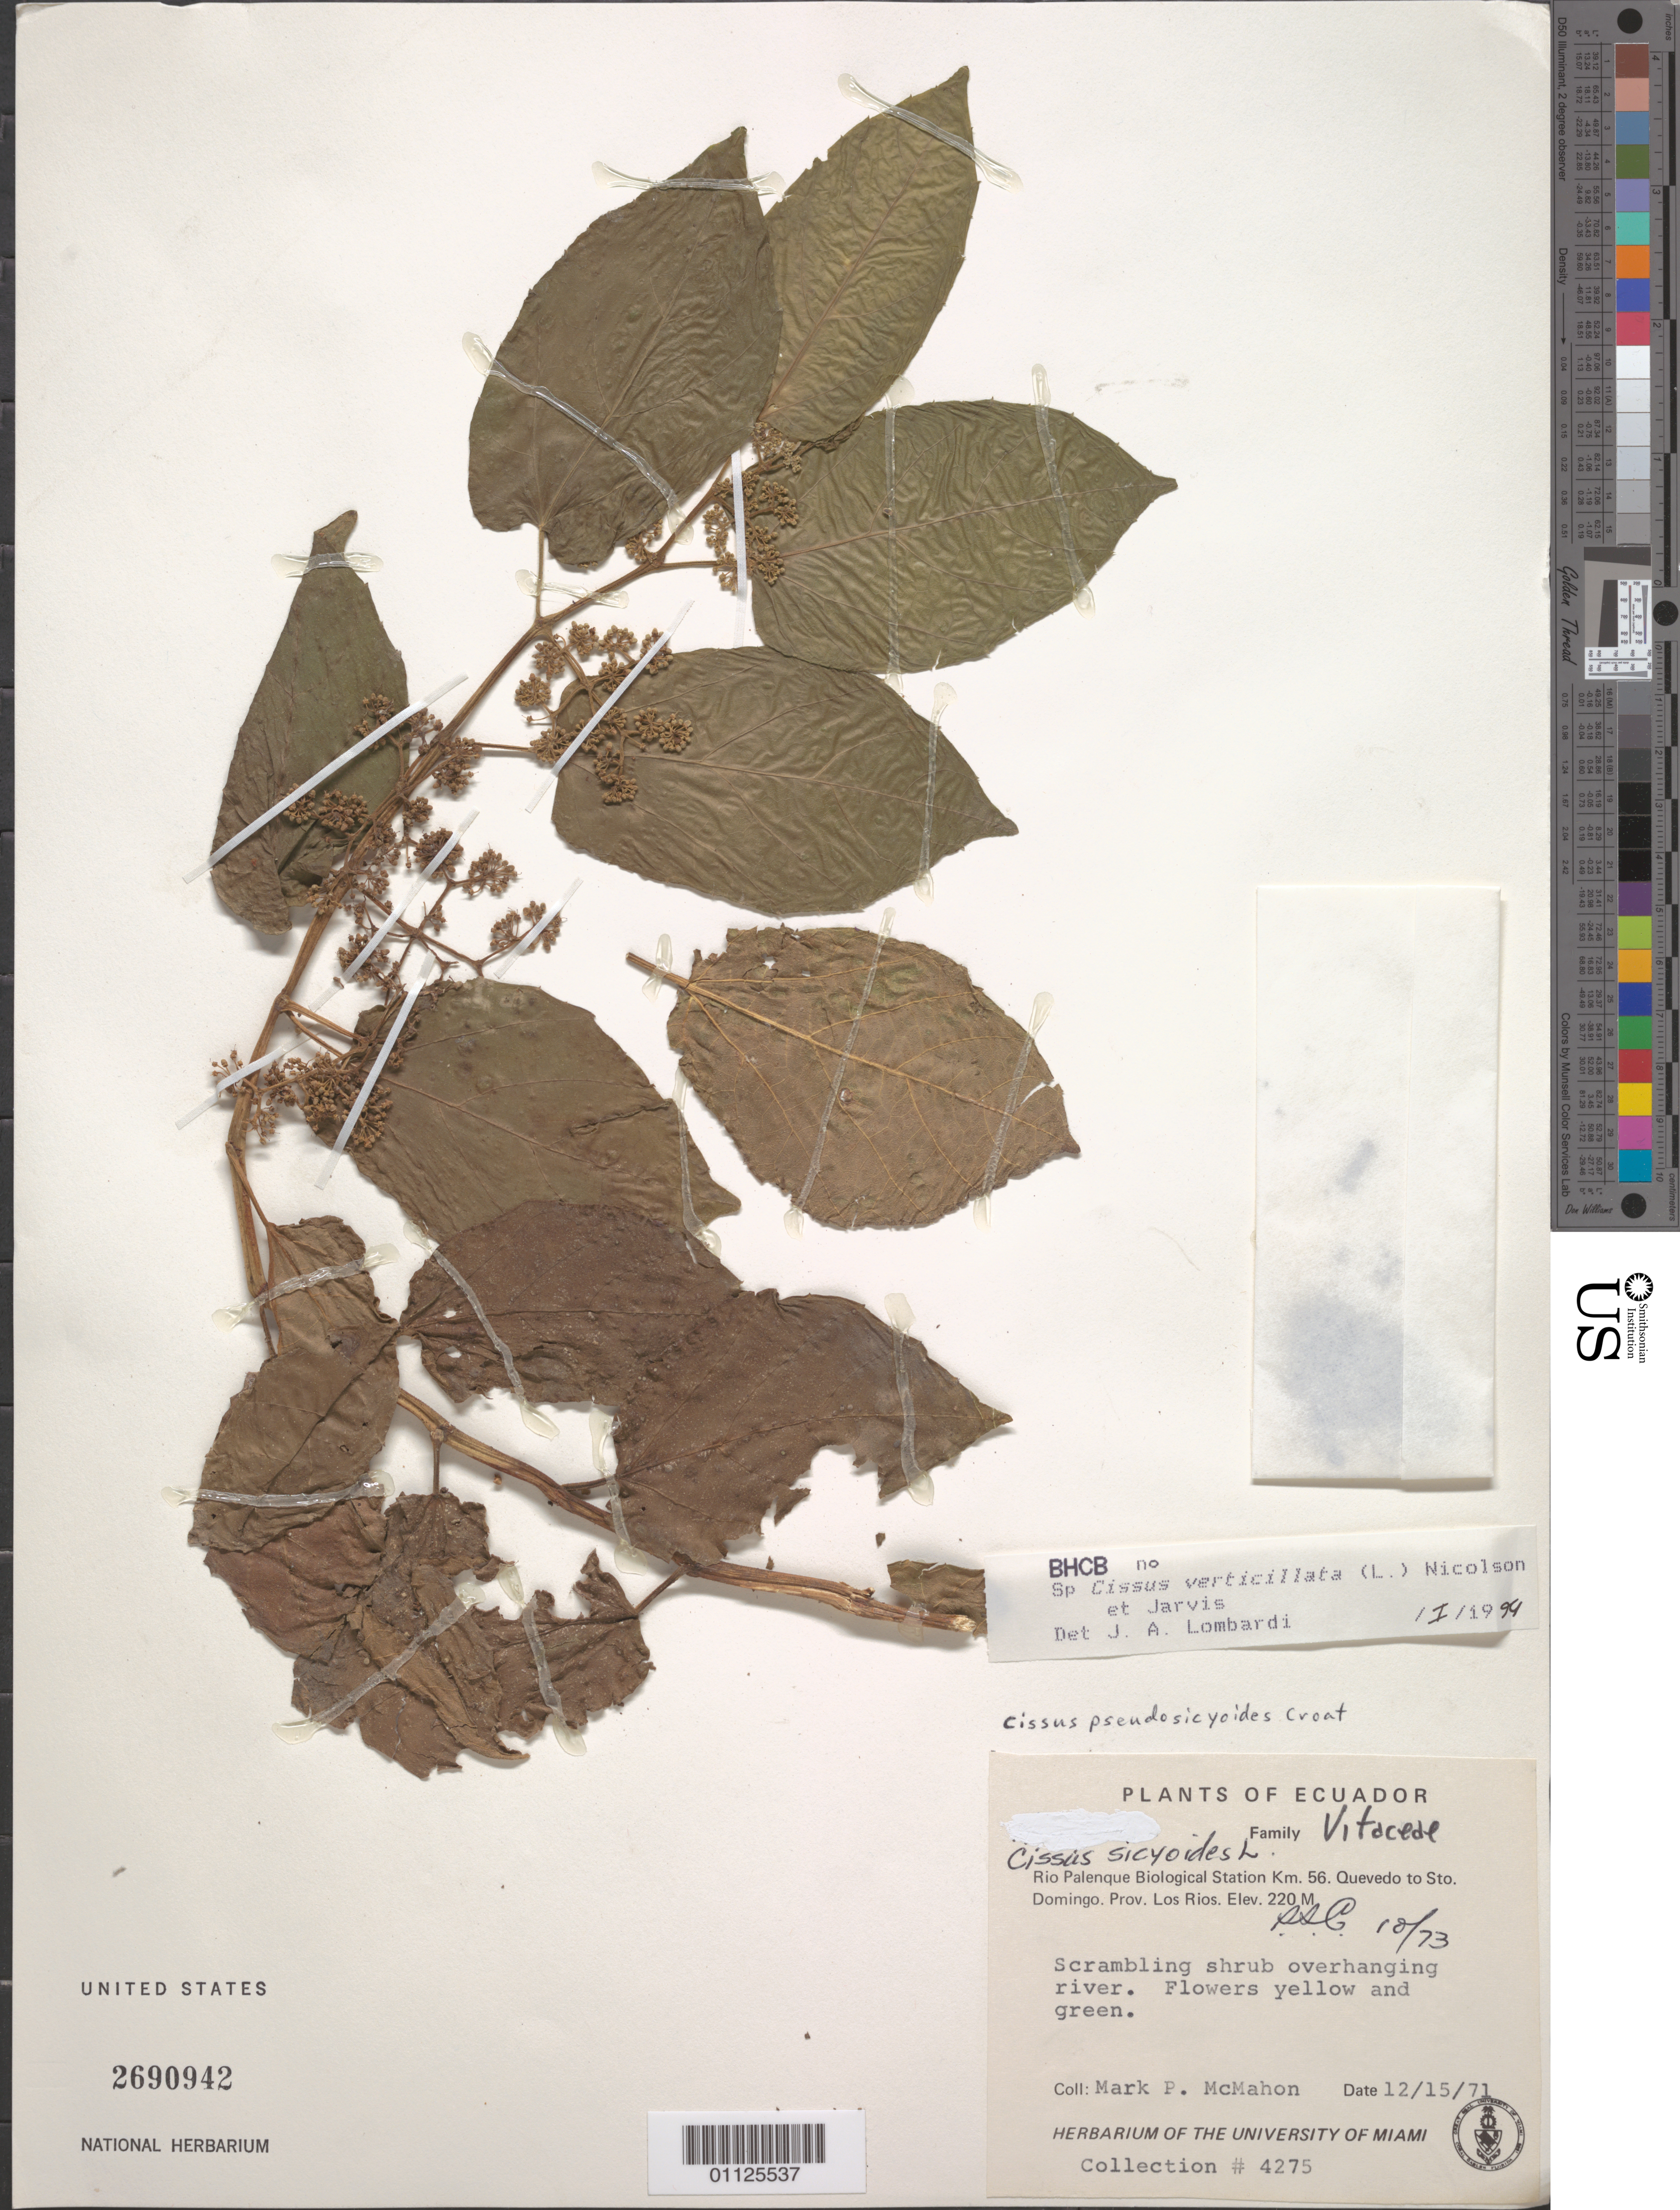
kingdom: Plantae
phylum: Tracheophyta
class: Magnoliopsida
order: Vitales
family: Vitaceae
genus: Cissus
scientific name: Cissus verticillata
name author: (L.) Nicolson & C.E. Jarvis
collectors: M. McMahon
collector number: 4275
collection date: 1971-12-15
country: Ecuador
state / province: Los Ríos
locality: Rio Palenque Biological Station km 56, Quevedo to Sto. Domingo.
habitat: Scrambling shrub overhanging river.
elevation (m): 220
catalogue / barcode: US 2690942